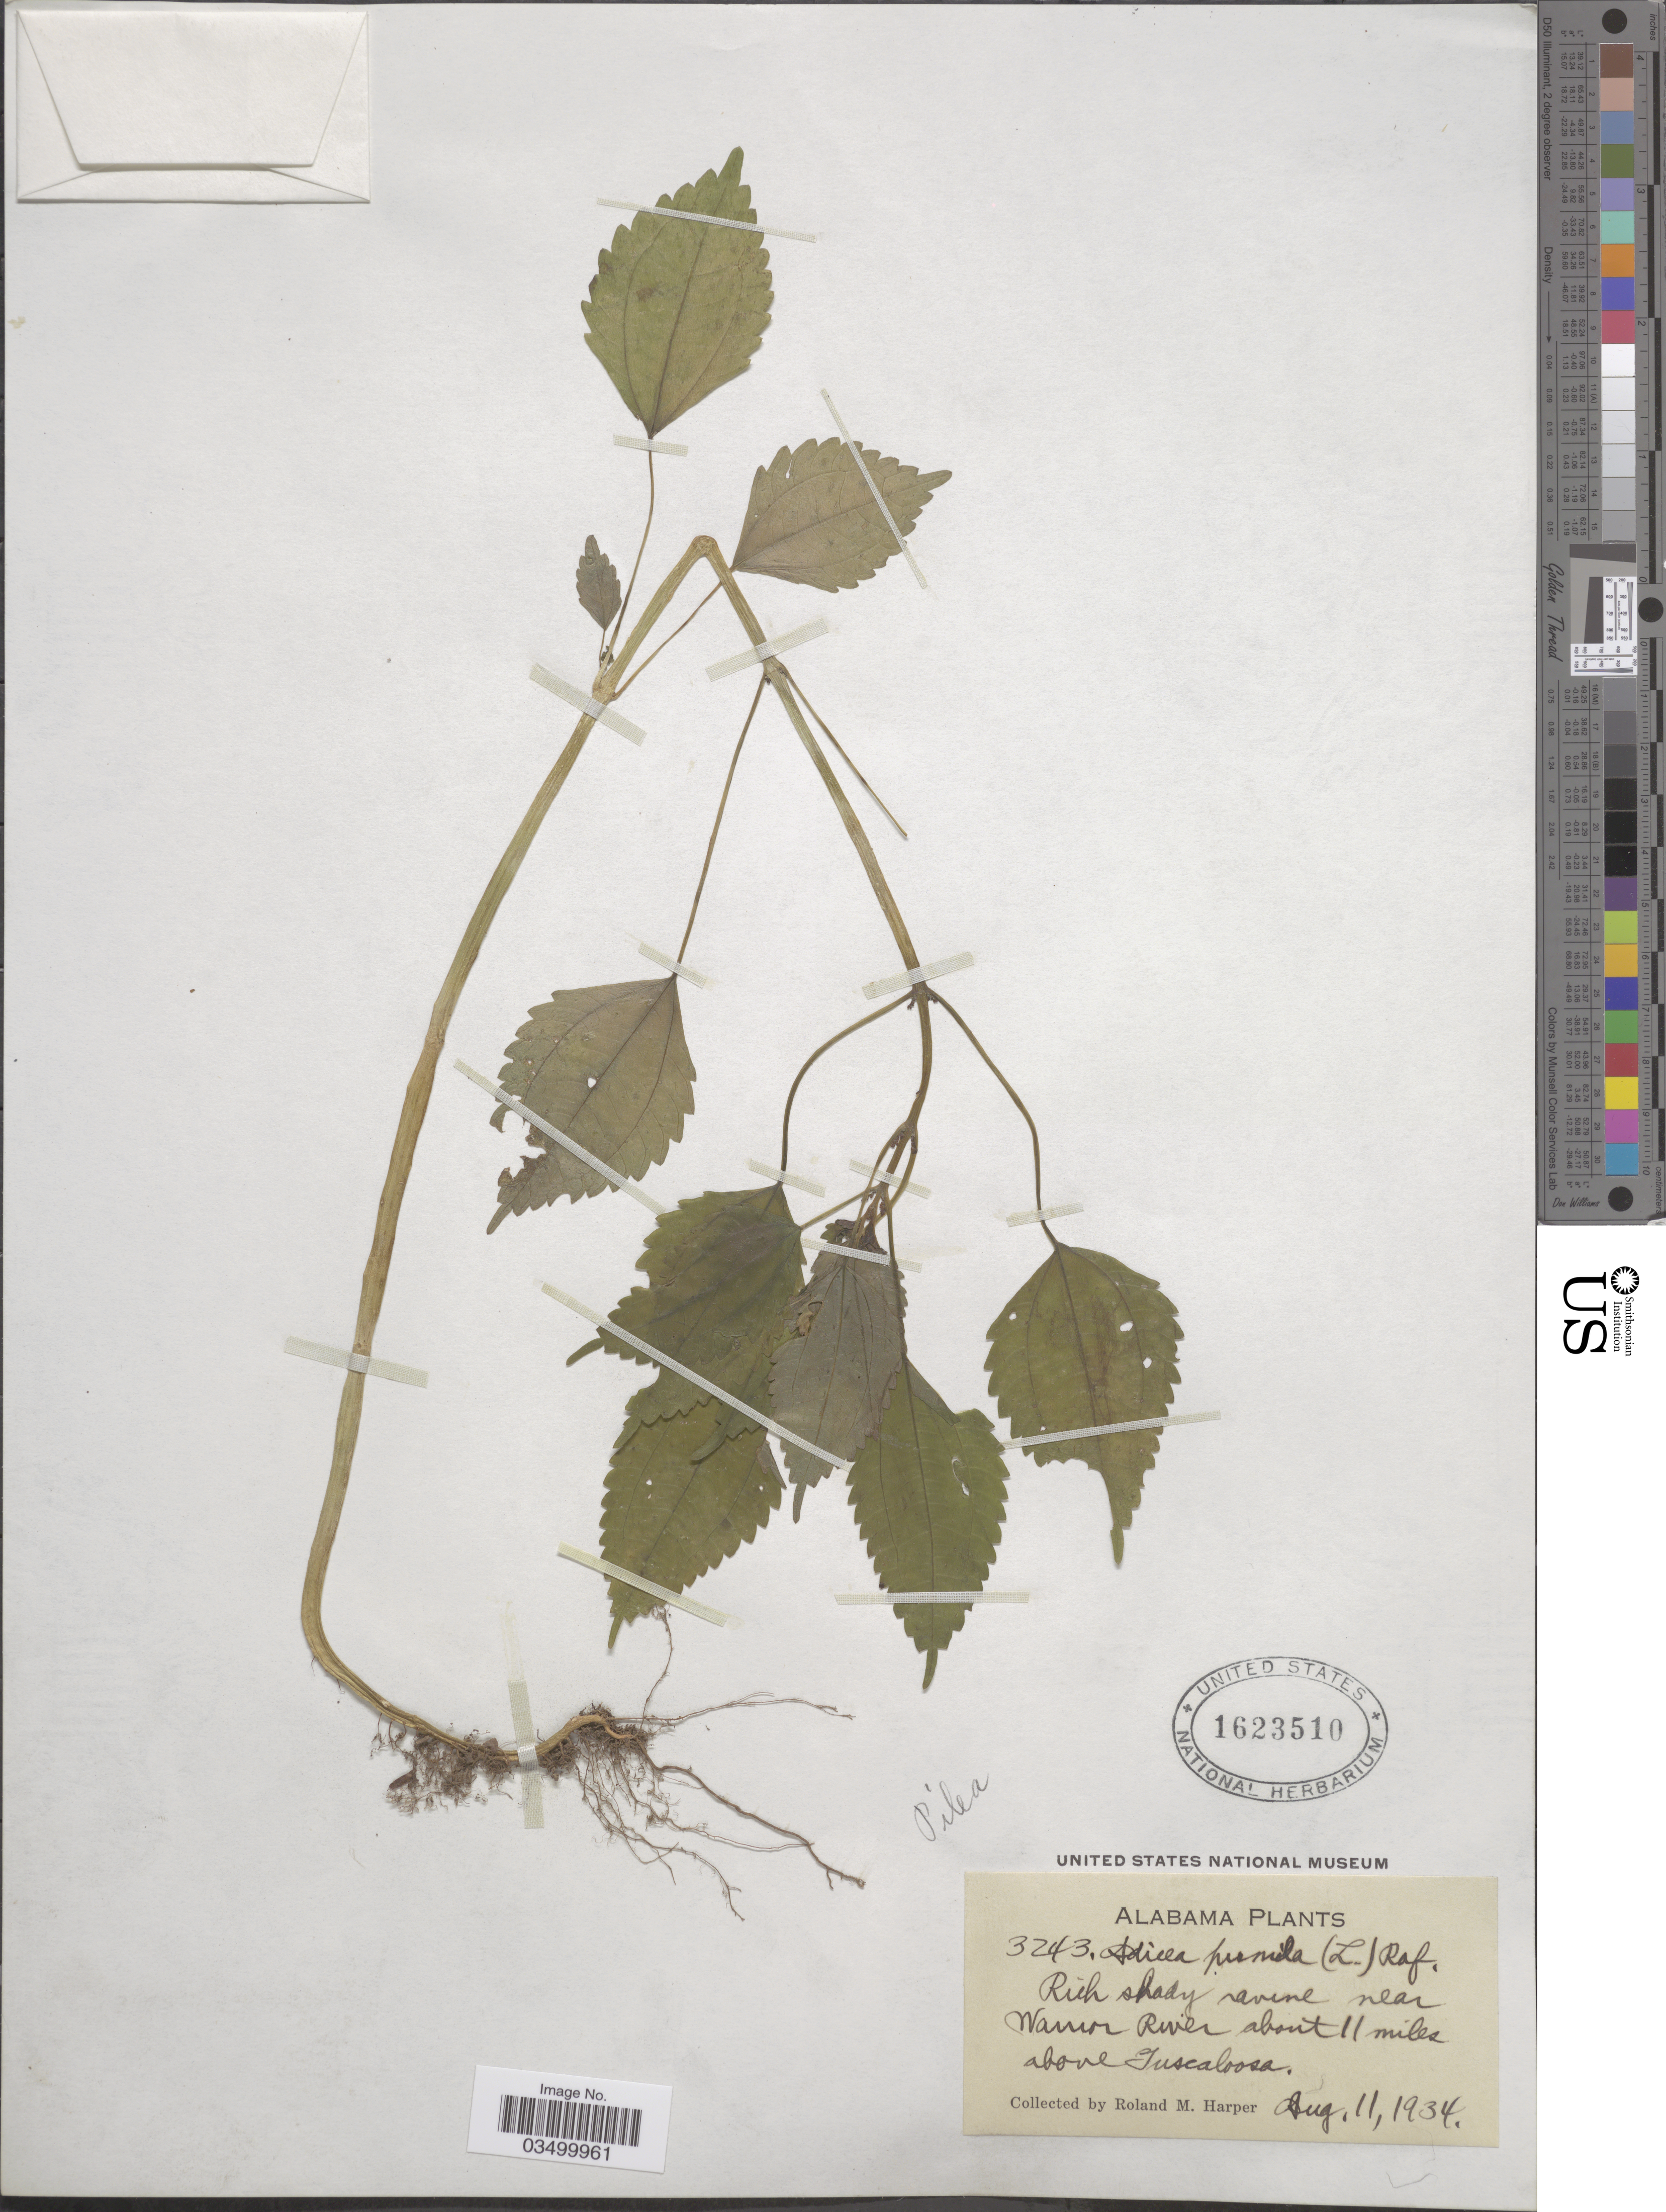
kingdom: Plantae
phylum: Tracheophyta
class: Magnoliopsida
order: Rosales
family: Urticaceae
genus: Pilea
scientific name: Pilea pumila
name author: (L.) A. Gray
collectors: R. M. Harper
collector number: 3243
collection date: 1934-08-11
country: United States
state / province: Alabama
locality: Rich shady ravine near Warrior River about 11 miles above Tuscaloosa.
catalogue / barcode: US 1623510